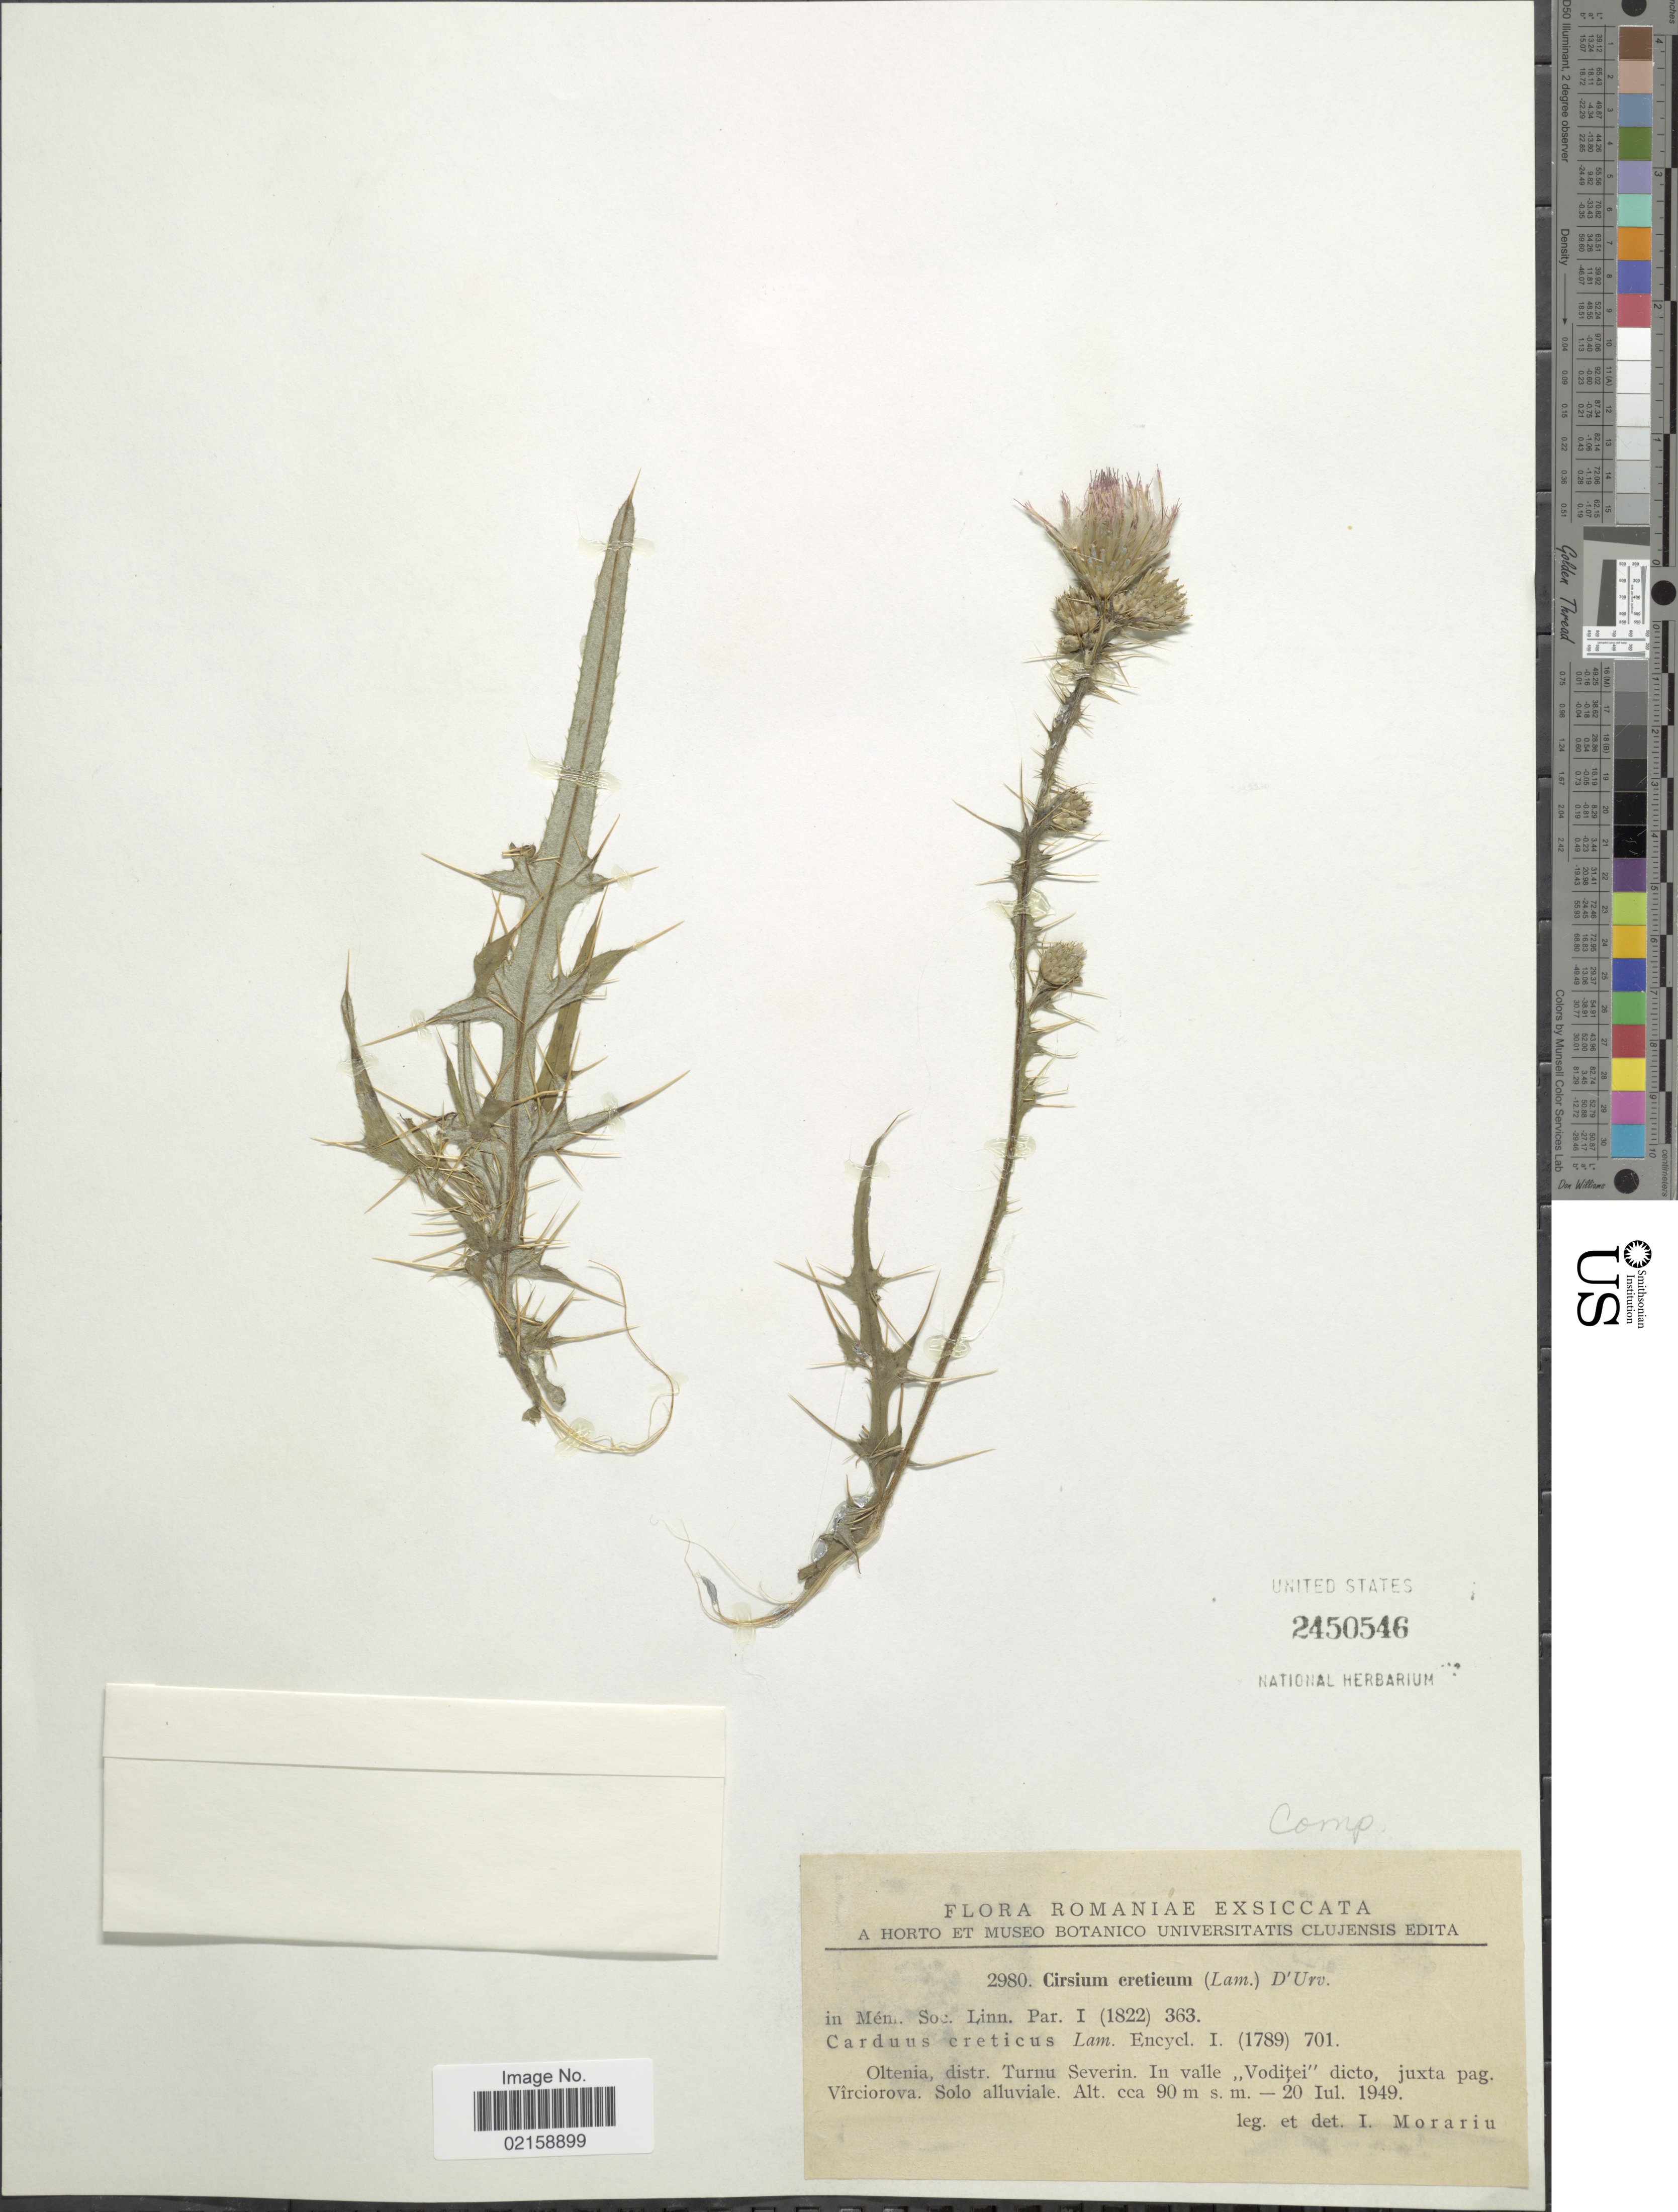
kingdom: Plantae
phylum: Tracheophyta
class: Magnoliopsida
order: Asterales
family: Asteraceae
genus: Cirsium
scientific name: Cirsium creticum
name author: (Lam.) d'Urv.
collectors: I. Morariu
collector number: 2980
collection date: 1949-07-20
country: Romania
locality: Romaniae exsiccata, Oltenia, distr. Turnu Severin, in valle "Voditei"dicto, juxta pag. Virciorova.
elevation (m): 90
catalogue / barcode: US 2450546